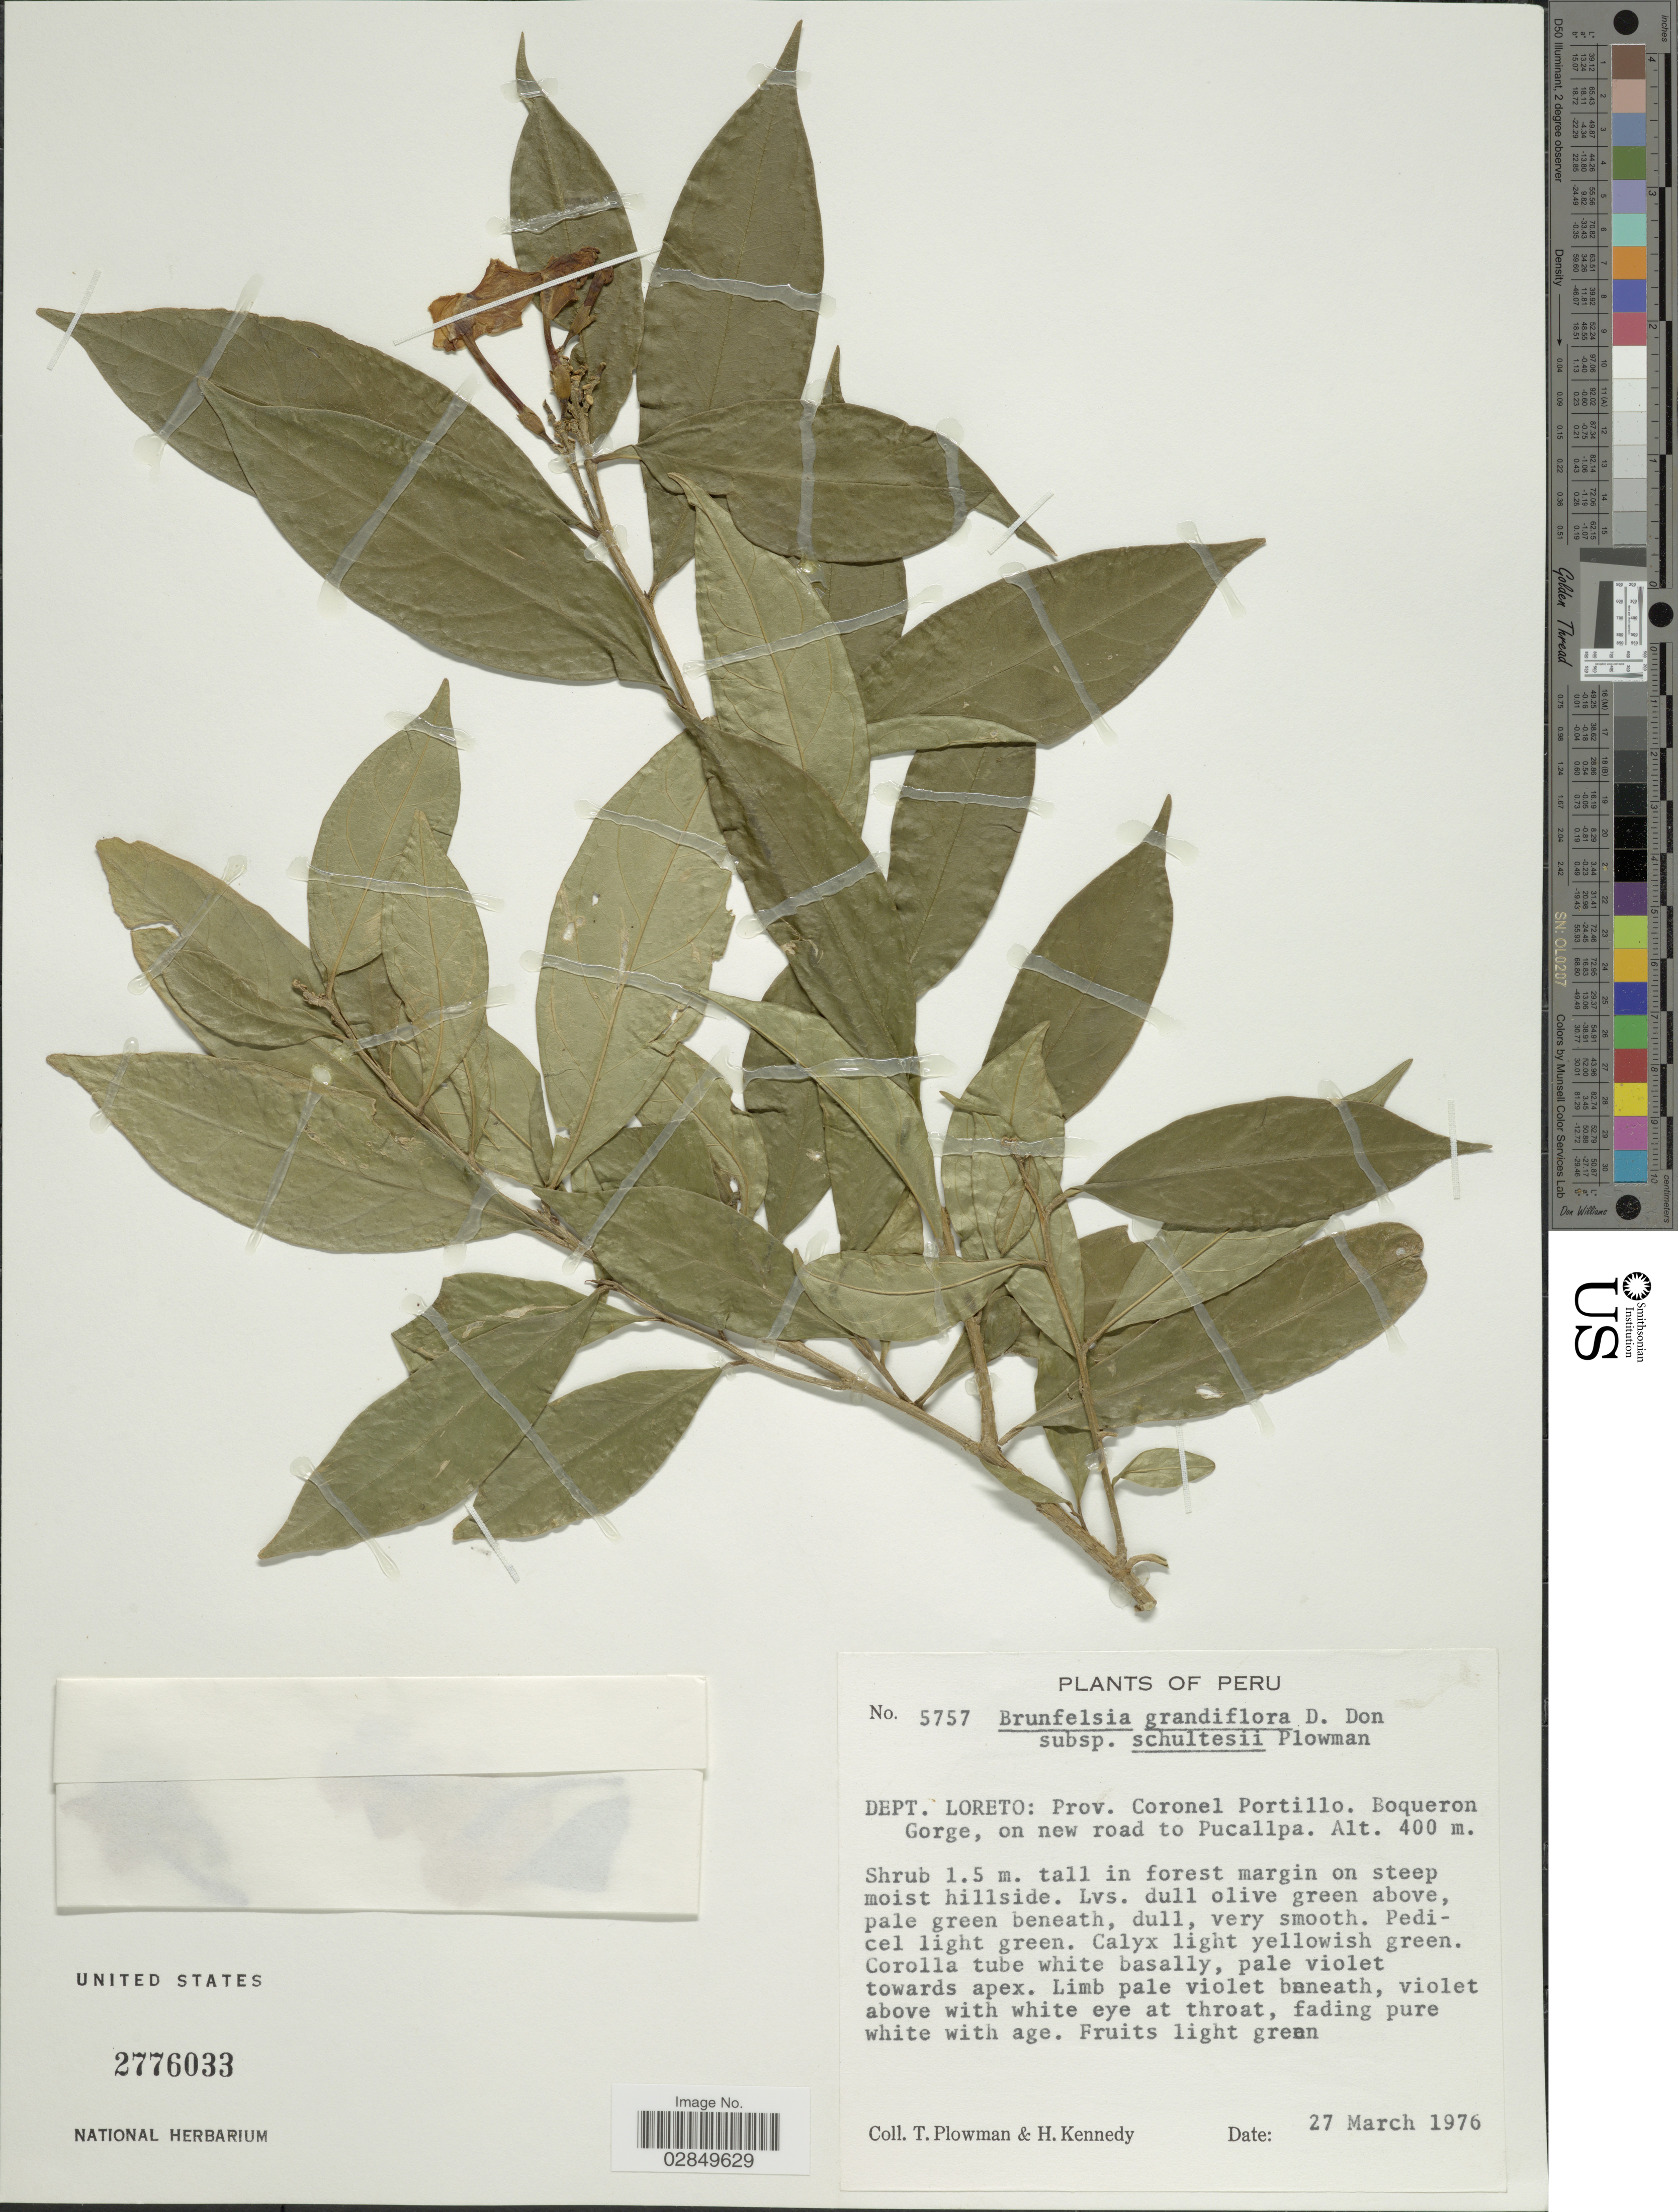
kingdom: Plantae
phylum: Tracheophyta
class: Magnoliopsida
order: Solanales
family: Solanaceae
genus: Brunfelsia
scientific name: Brunfelsia grandiflora subsp. schultesii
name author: Plowman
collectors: T. Plowman & H. Kennedy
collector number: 5757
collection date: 1976-03-27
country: Peru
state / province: Loreto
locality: Dept. Loreto, Prov. Coronel Portillo. Boqueron Gorge, on new road to Pucallpa.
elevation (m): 400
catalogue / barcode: US 2776033